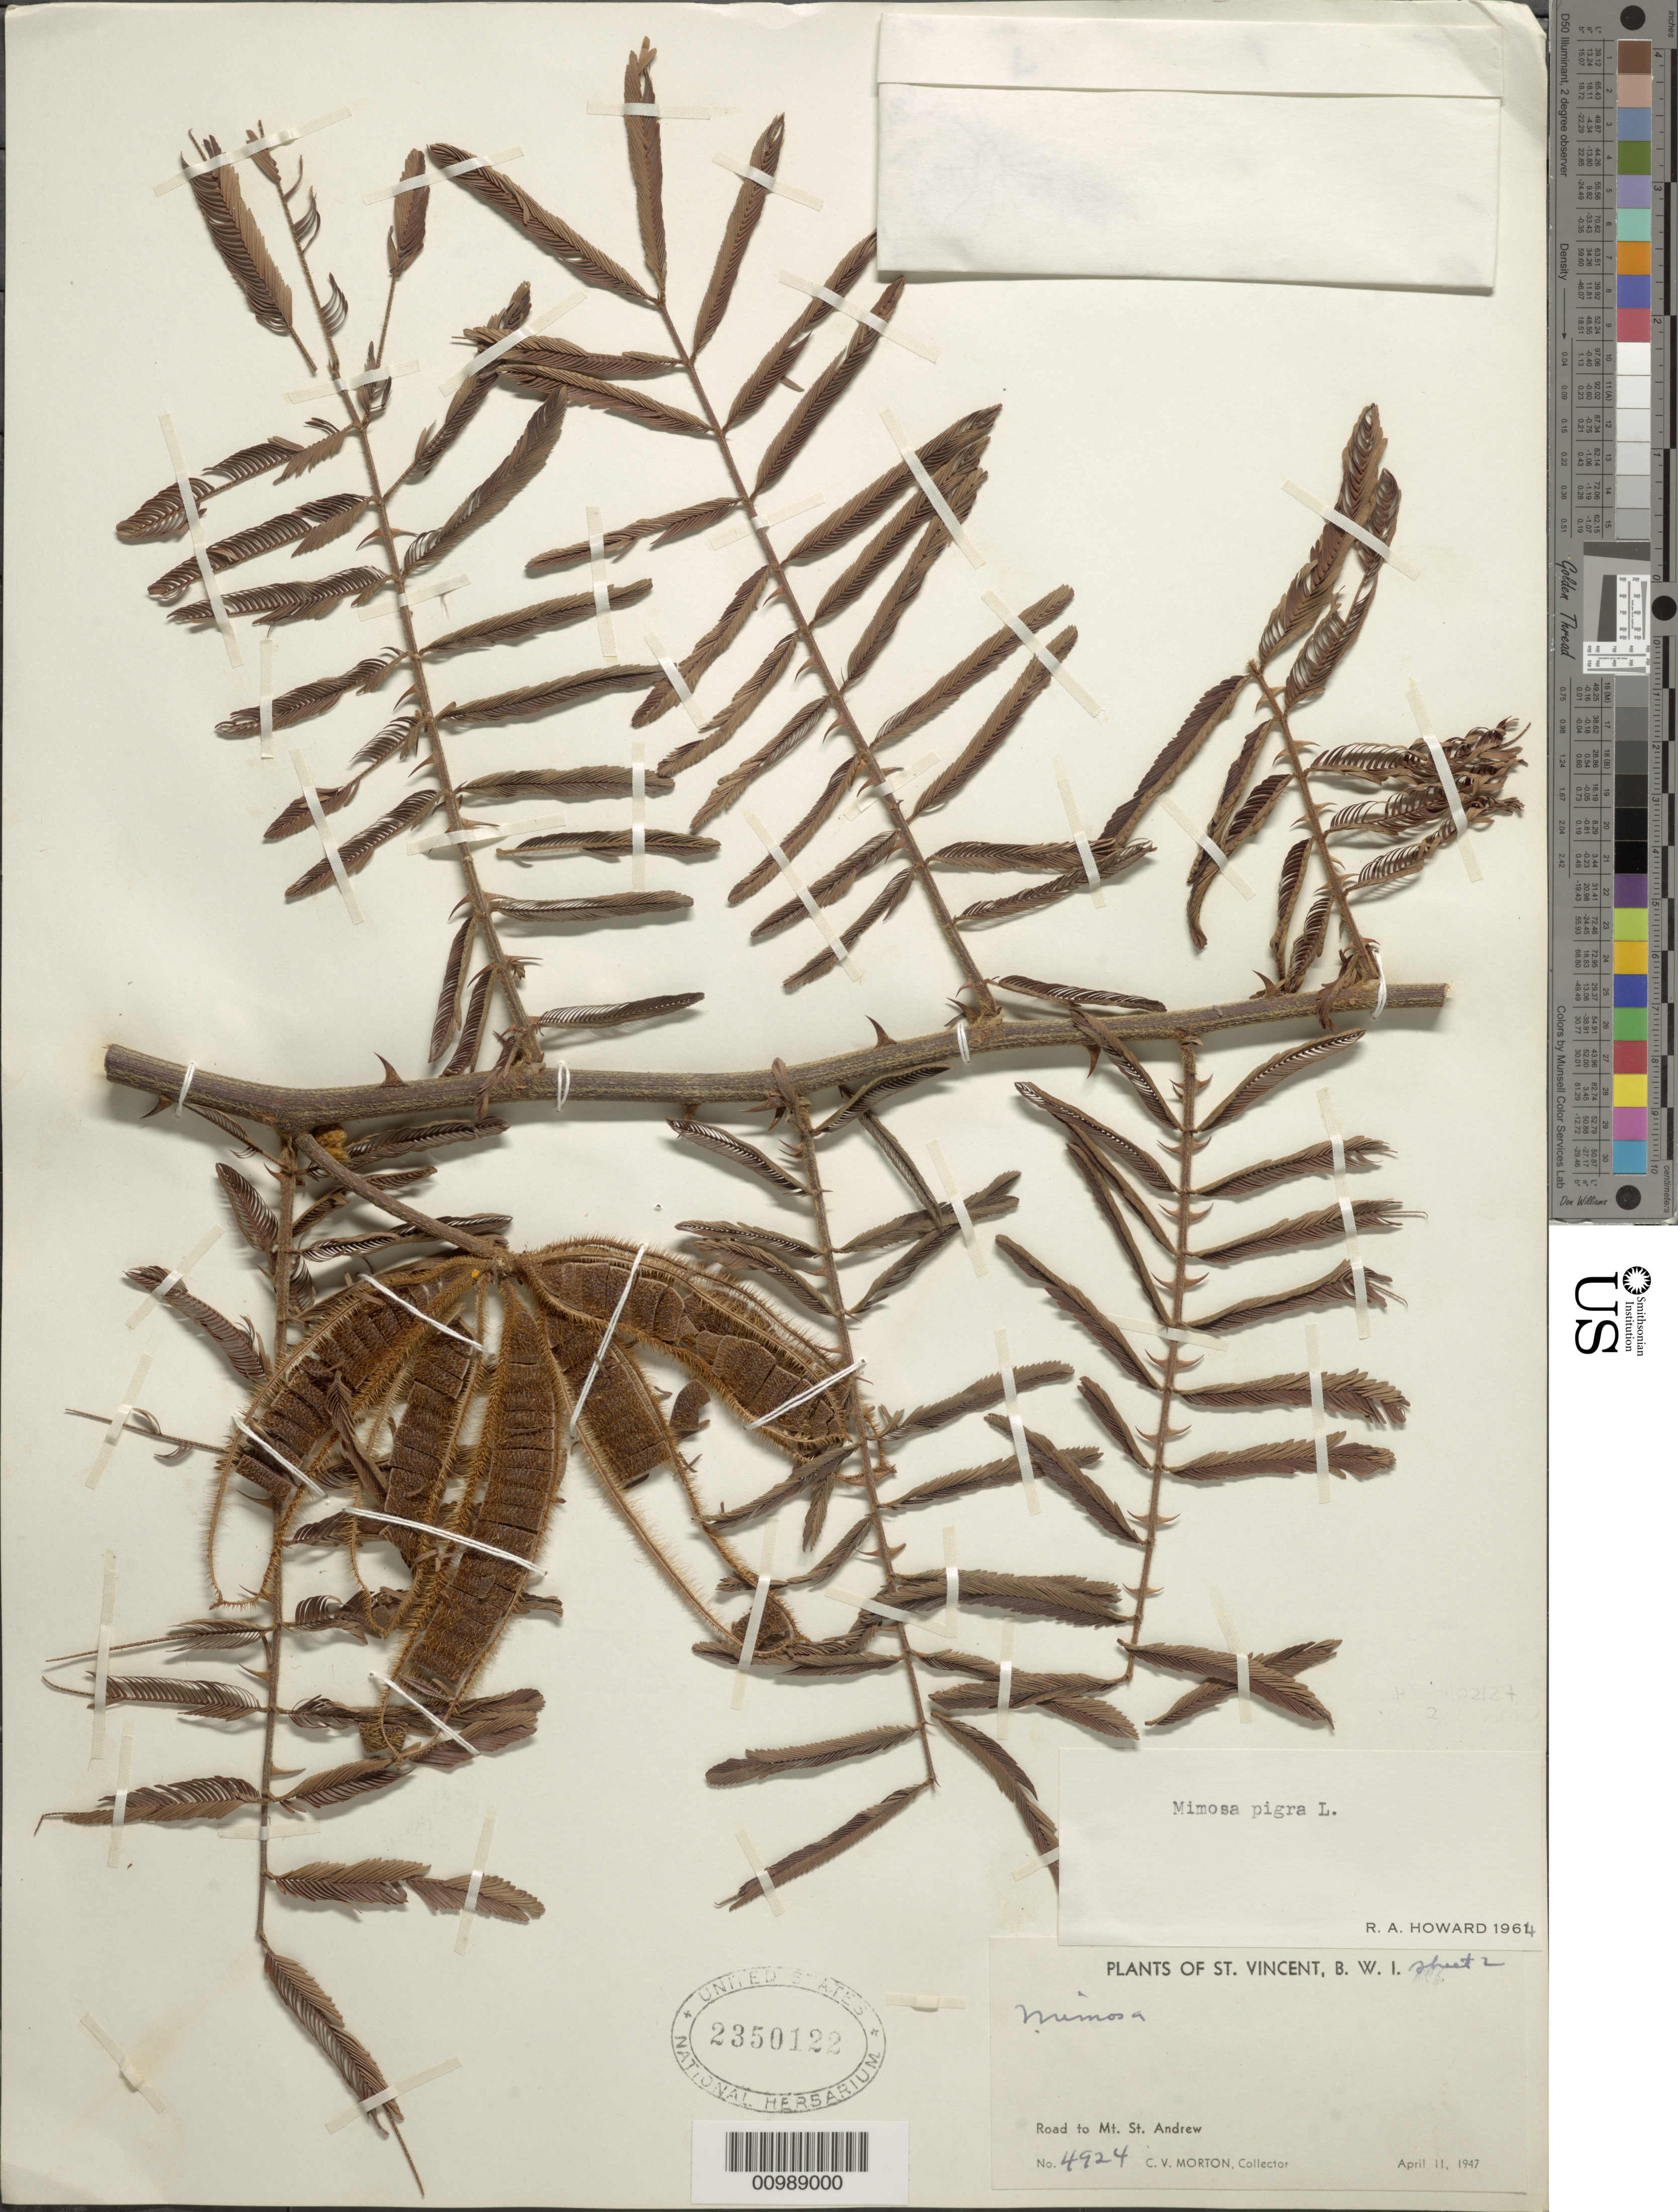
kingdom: Plantae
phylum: Tracheophyta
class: Magnoliopsida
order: Fabales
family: Fabaceae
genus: Mimosa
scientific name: Mimosa pigra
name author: L.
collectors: C. V. Morton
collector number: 4924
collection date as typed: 11 Apr 1947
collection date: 1947-04-11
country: St. Vincent - Grenadines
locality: Road to Mt. St. Andrew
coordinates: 0 N, 0 E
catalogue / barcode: US 2350122